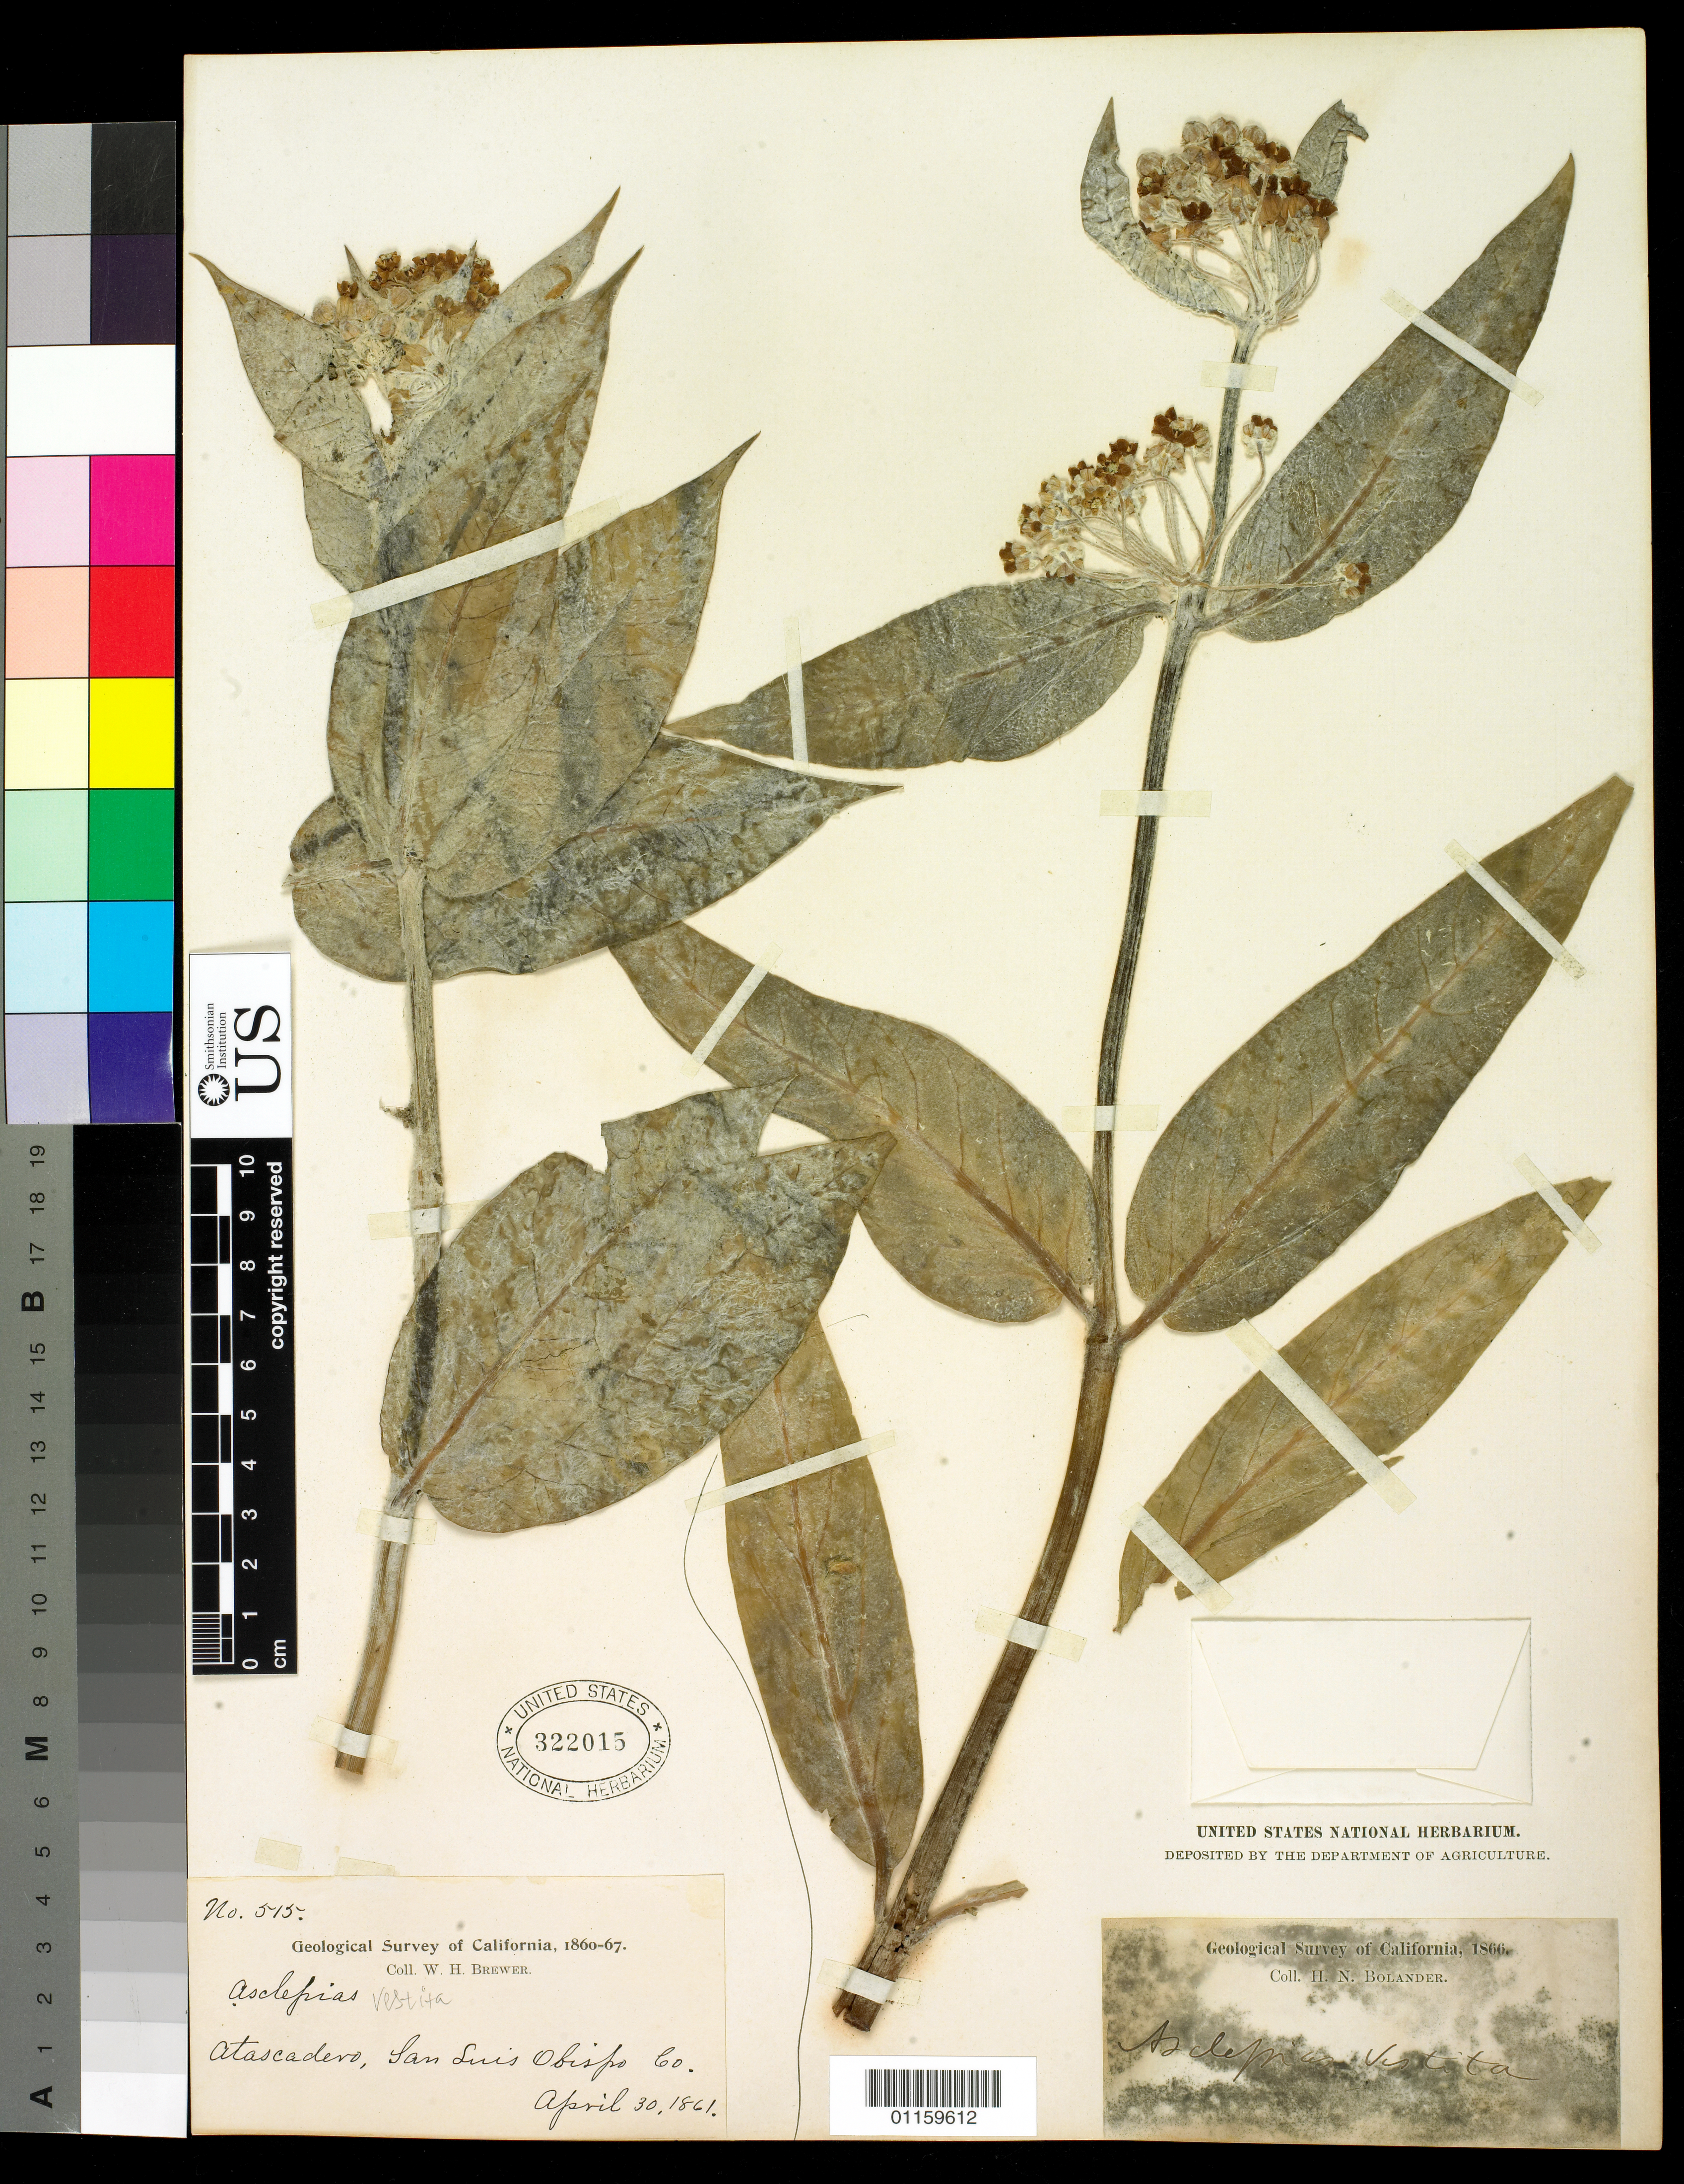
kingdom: Plantae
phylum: Tracheophyta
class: Magnoliopsida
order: Gentianales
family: Apocynaceae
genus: Asclepias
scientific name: Asclepias vestita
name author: Hook. & Arn.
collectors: W. H. Brewer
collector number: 515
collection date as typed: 30 Apr 1861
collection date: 1861-04-30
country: United States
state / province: California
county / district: San Luis Obispo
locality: Atascadero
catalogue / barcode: US 322015